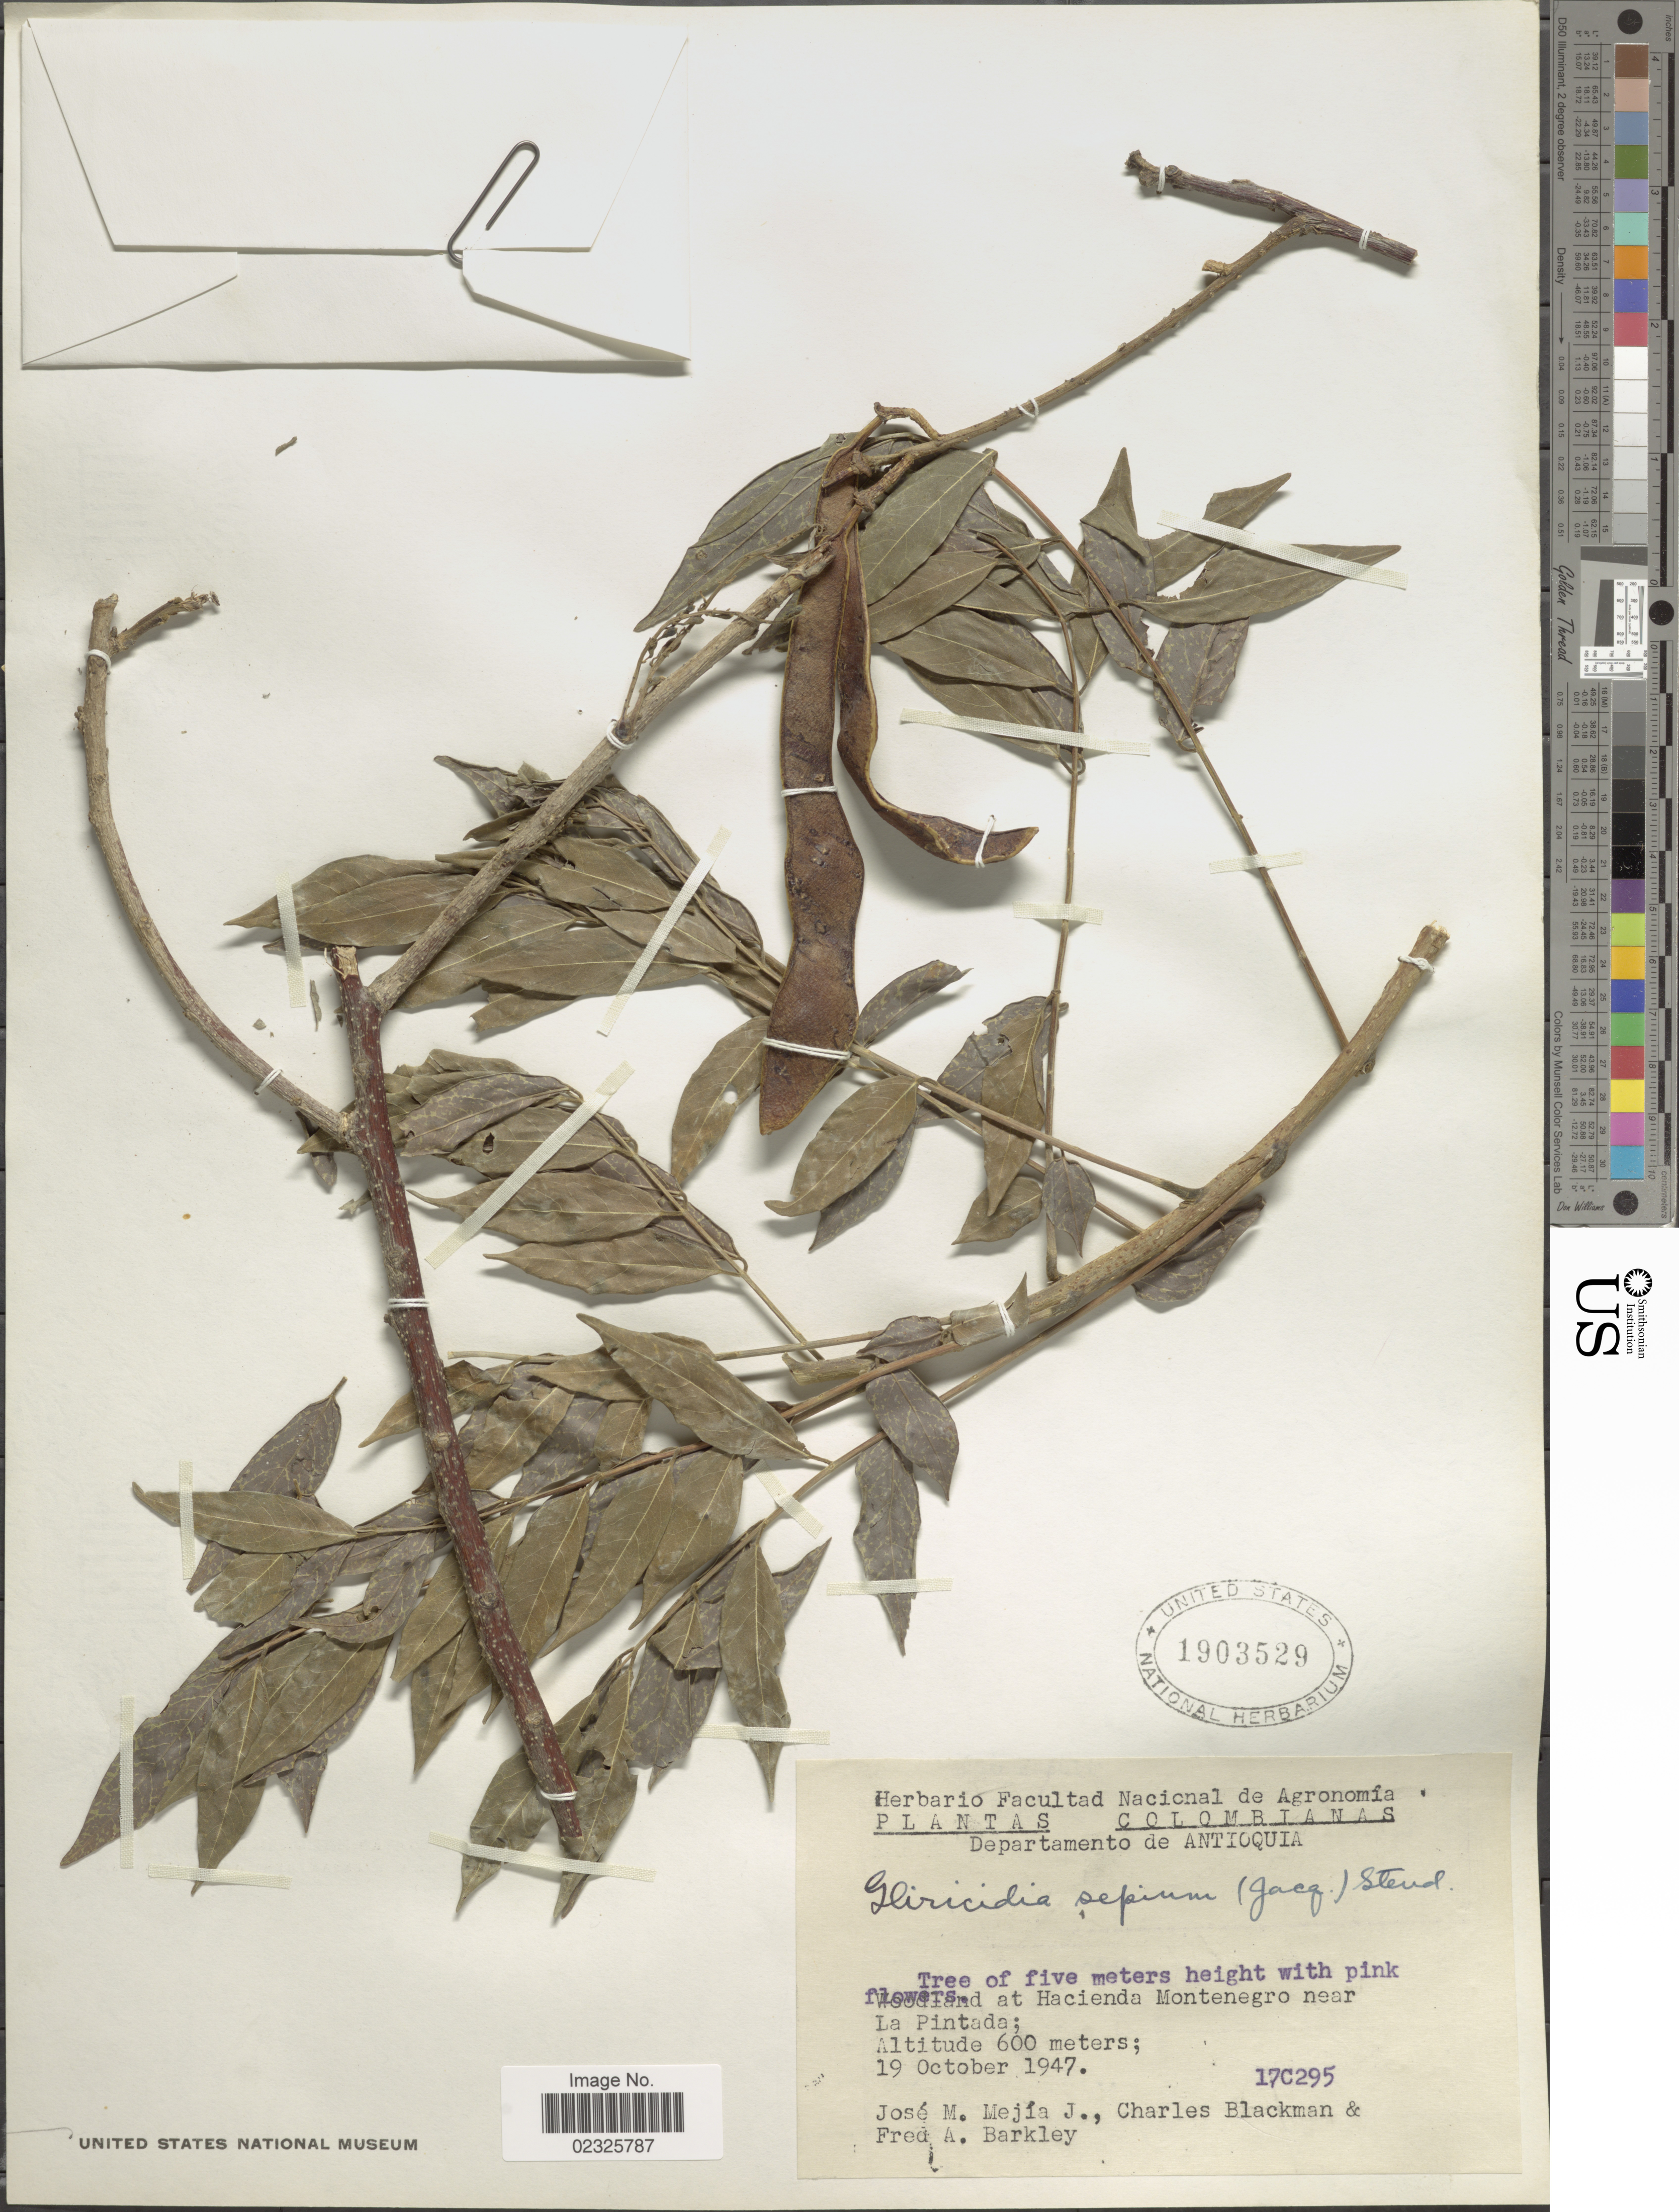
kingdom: Plantae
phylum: Tracheophyta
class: Magnoliopsida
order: Fabales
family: Fabaceae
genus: Gliricidia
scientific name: Gliricidia sepium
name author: (Jacq.) Kunth ex Walp.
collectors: J. M. Mejia Jaramillo, C. Blackman & F. A. Barkley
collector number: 170295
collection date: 1947-10-19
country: Colombia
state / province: Antioquia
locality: Departamento de Antioquia. Woodland at Hacienda Montenegro near La Pintada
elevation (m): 600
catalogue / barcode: US 1903529